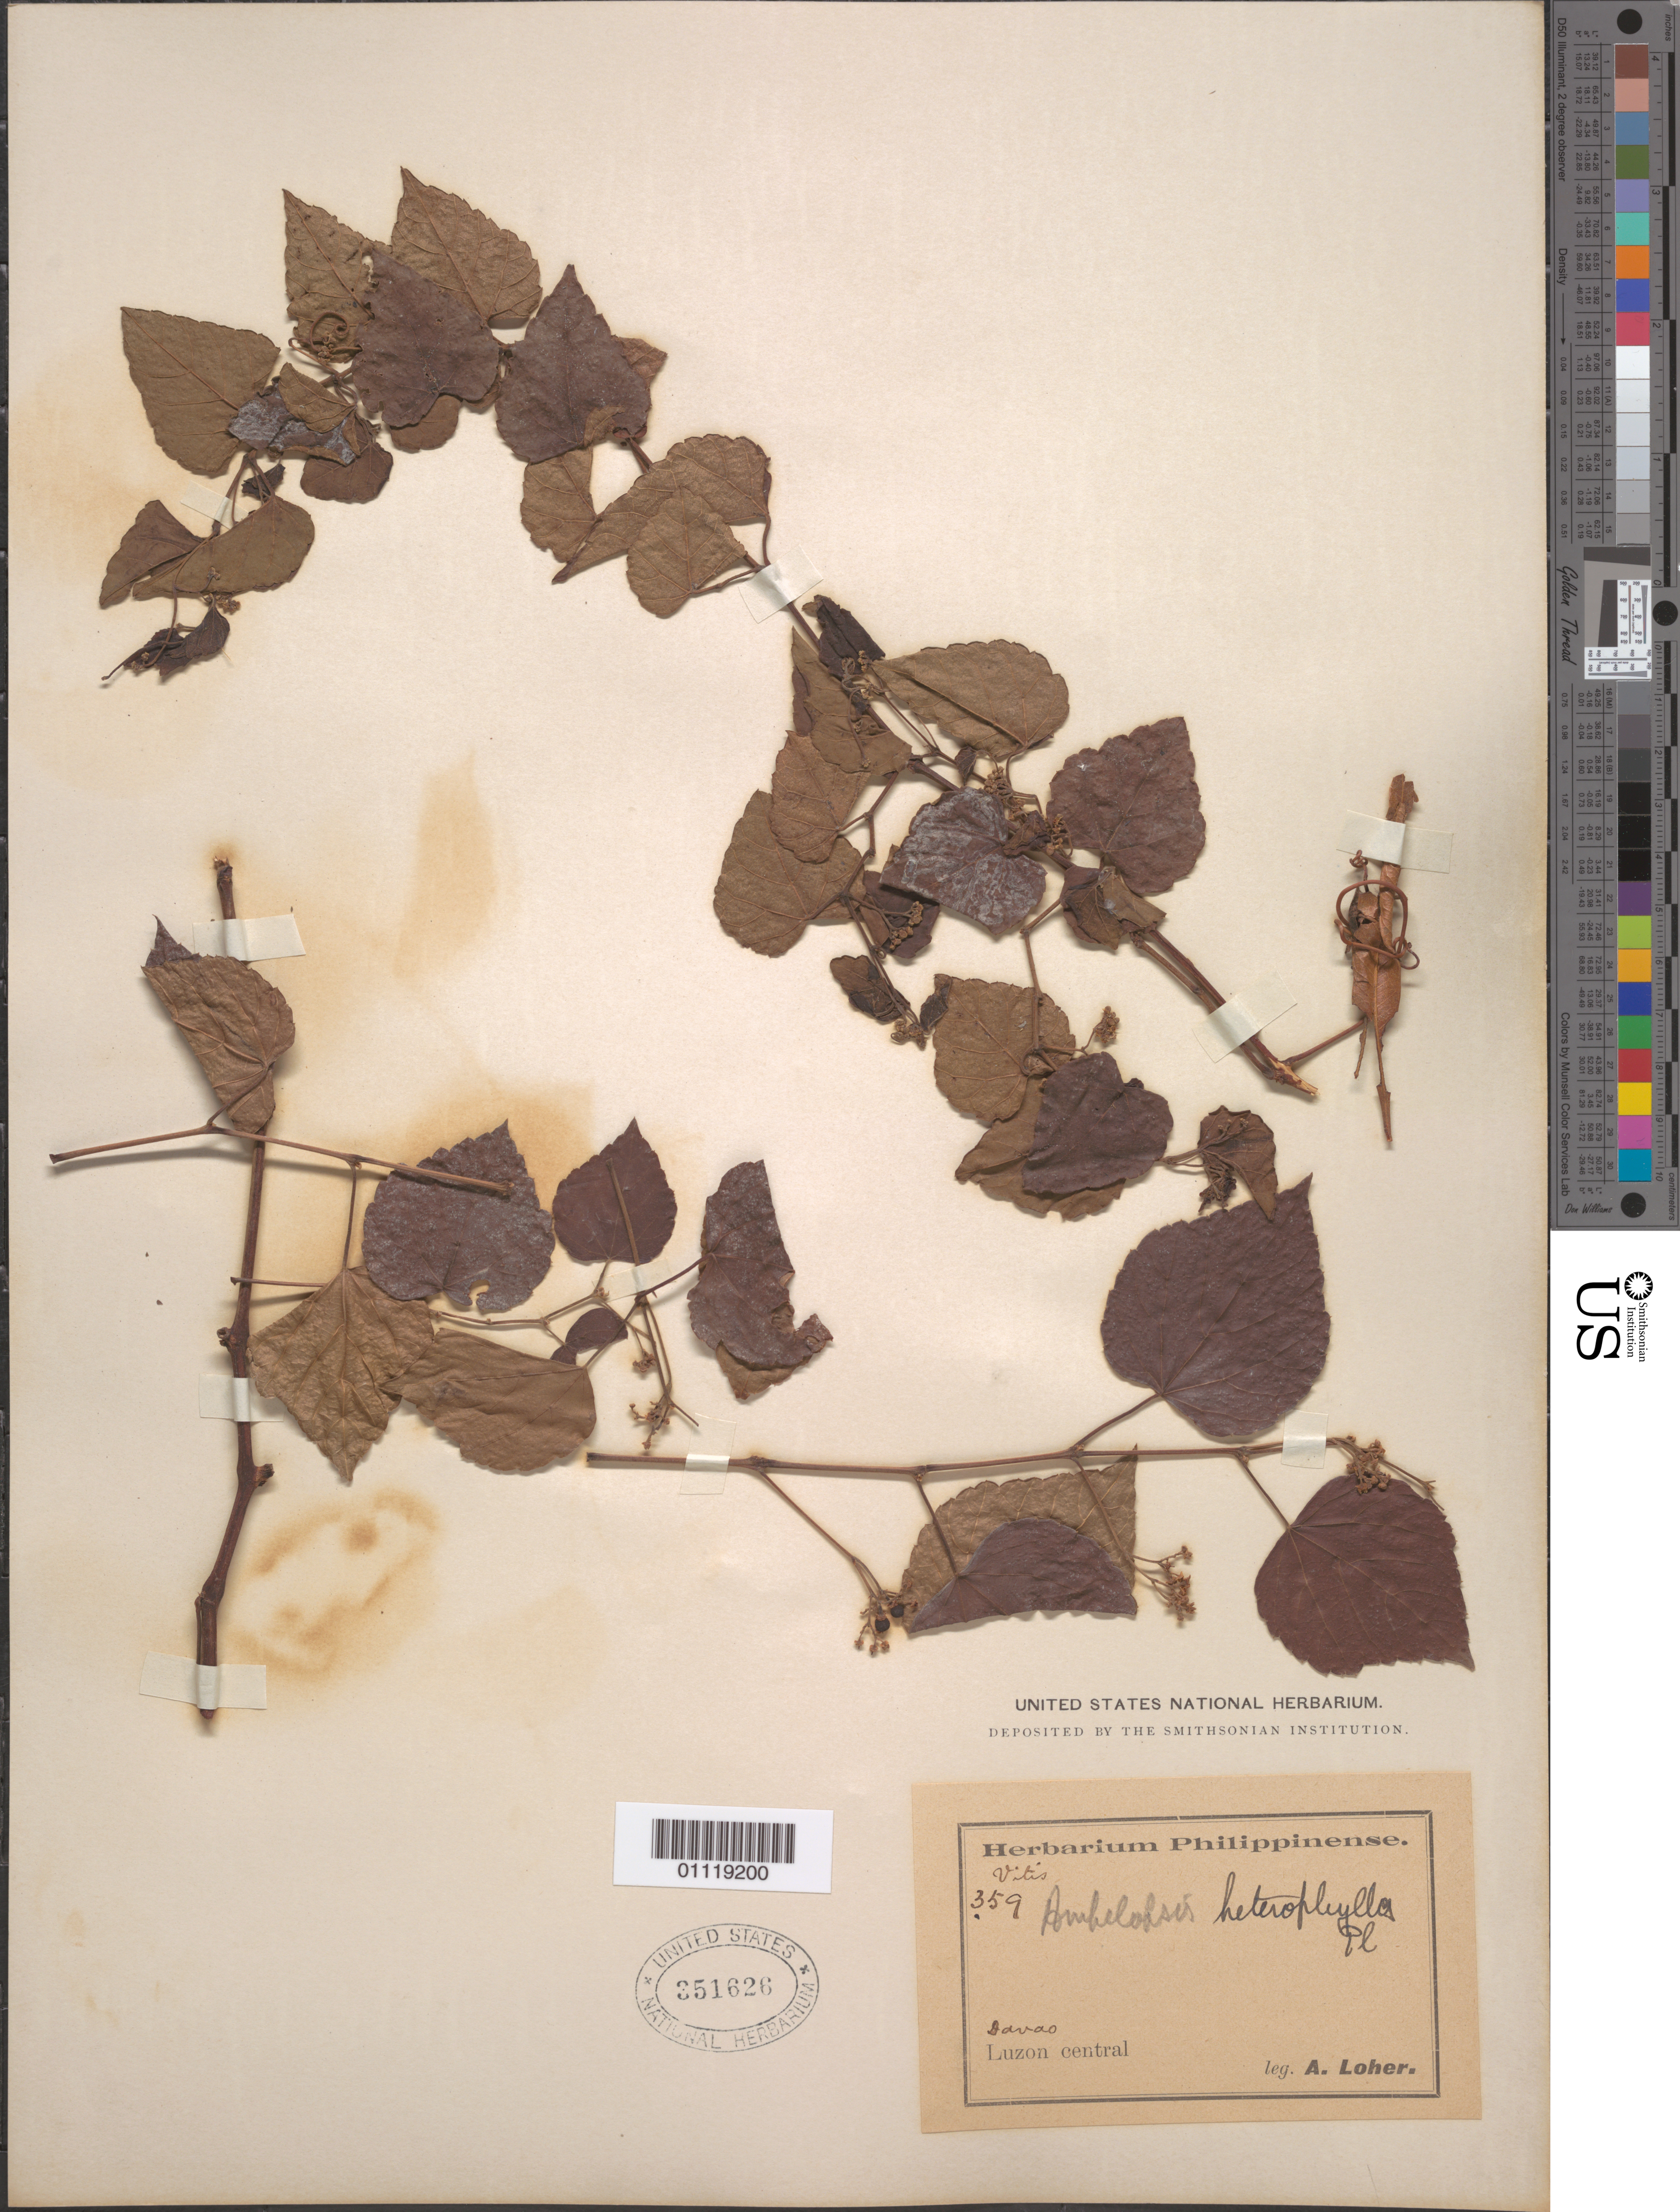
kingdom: Plantae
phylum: Tracheophyta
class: Magnoliopsida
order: Vitales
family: Vitaceae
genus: Ampelopsis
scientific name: Ampelopsis glandulosa var. heterophylla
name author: (Thunb.) Momiy.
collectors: A. Loher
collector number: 359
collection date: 1890/1930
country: Philippines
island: Luzon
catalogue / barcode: US 351626